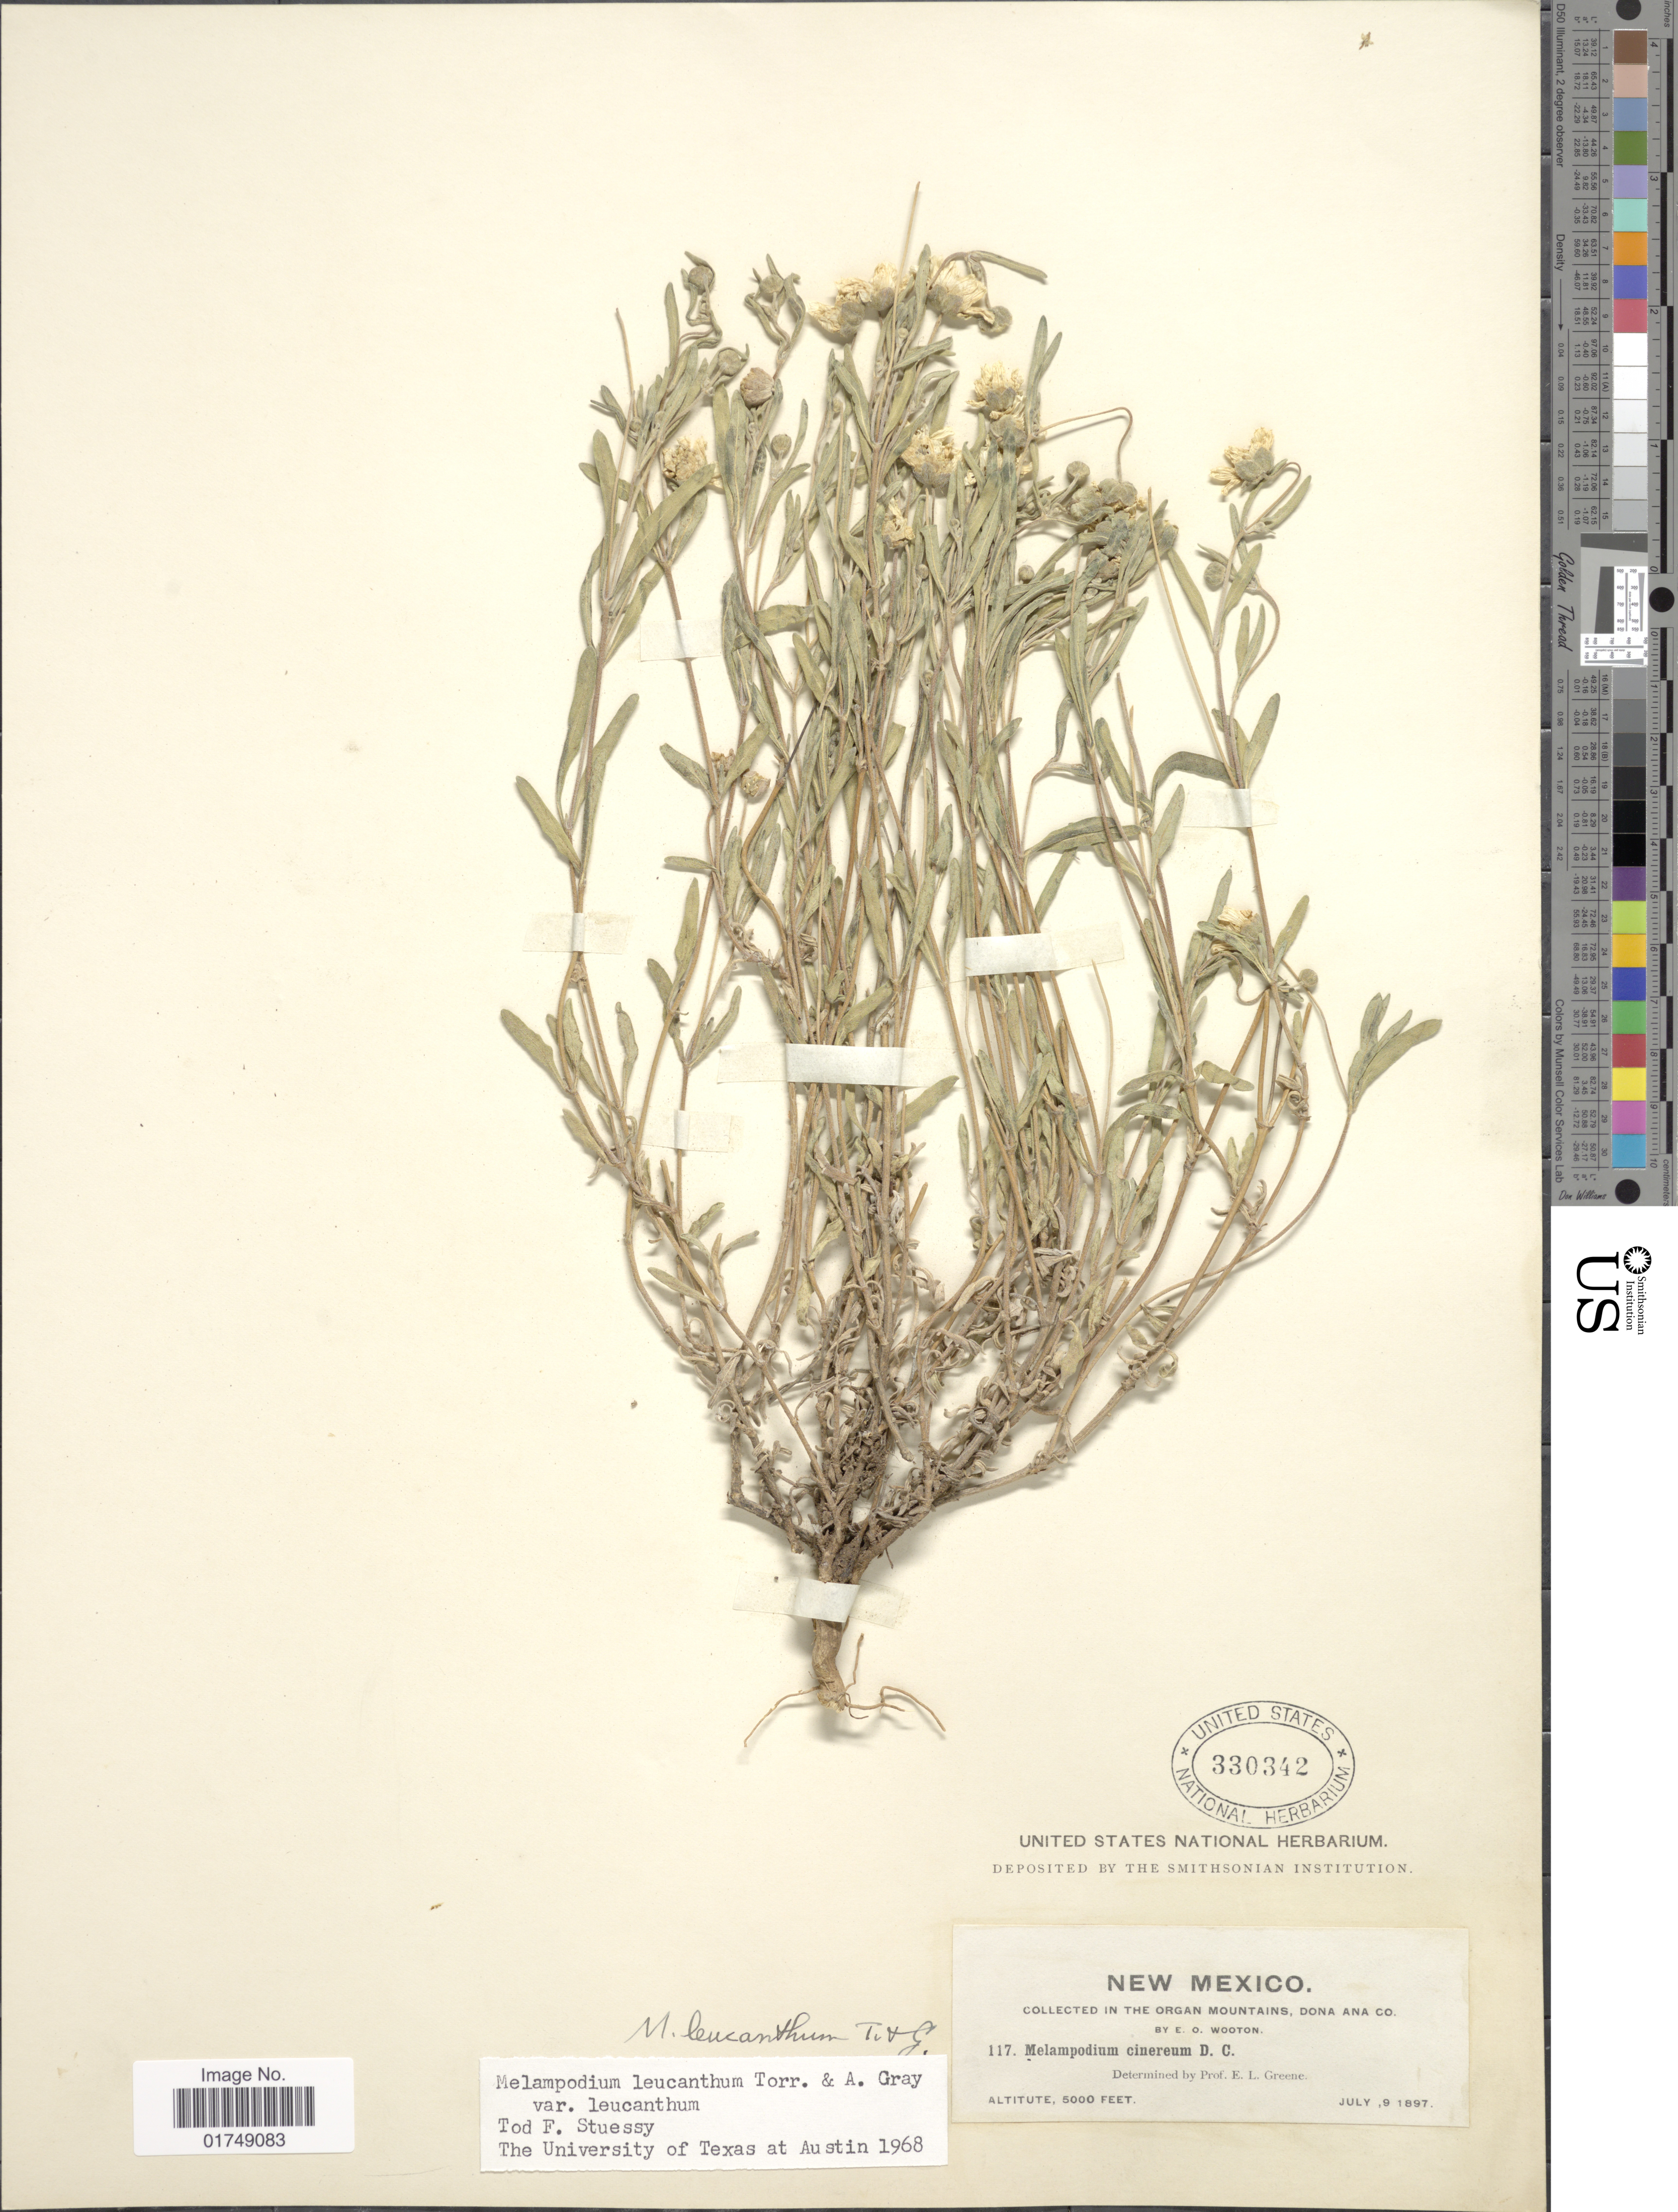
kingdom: Plantae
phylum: Tracheophyta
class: Magnoliopsida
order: Asterales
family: Asteraceae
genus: Melampodium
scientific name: Melampodium leucanthum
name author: Torr. & A. Gray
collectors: E. O. Wooton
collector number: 117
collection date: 1897-07-09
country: United States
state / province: New Mexico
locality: The Organ Mountains, Dona Ana Co.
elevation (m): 1524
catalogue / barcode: US 330342